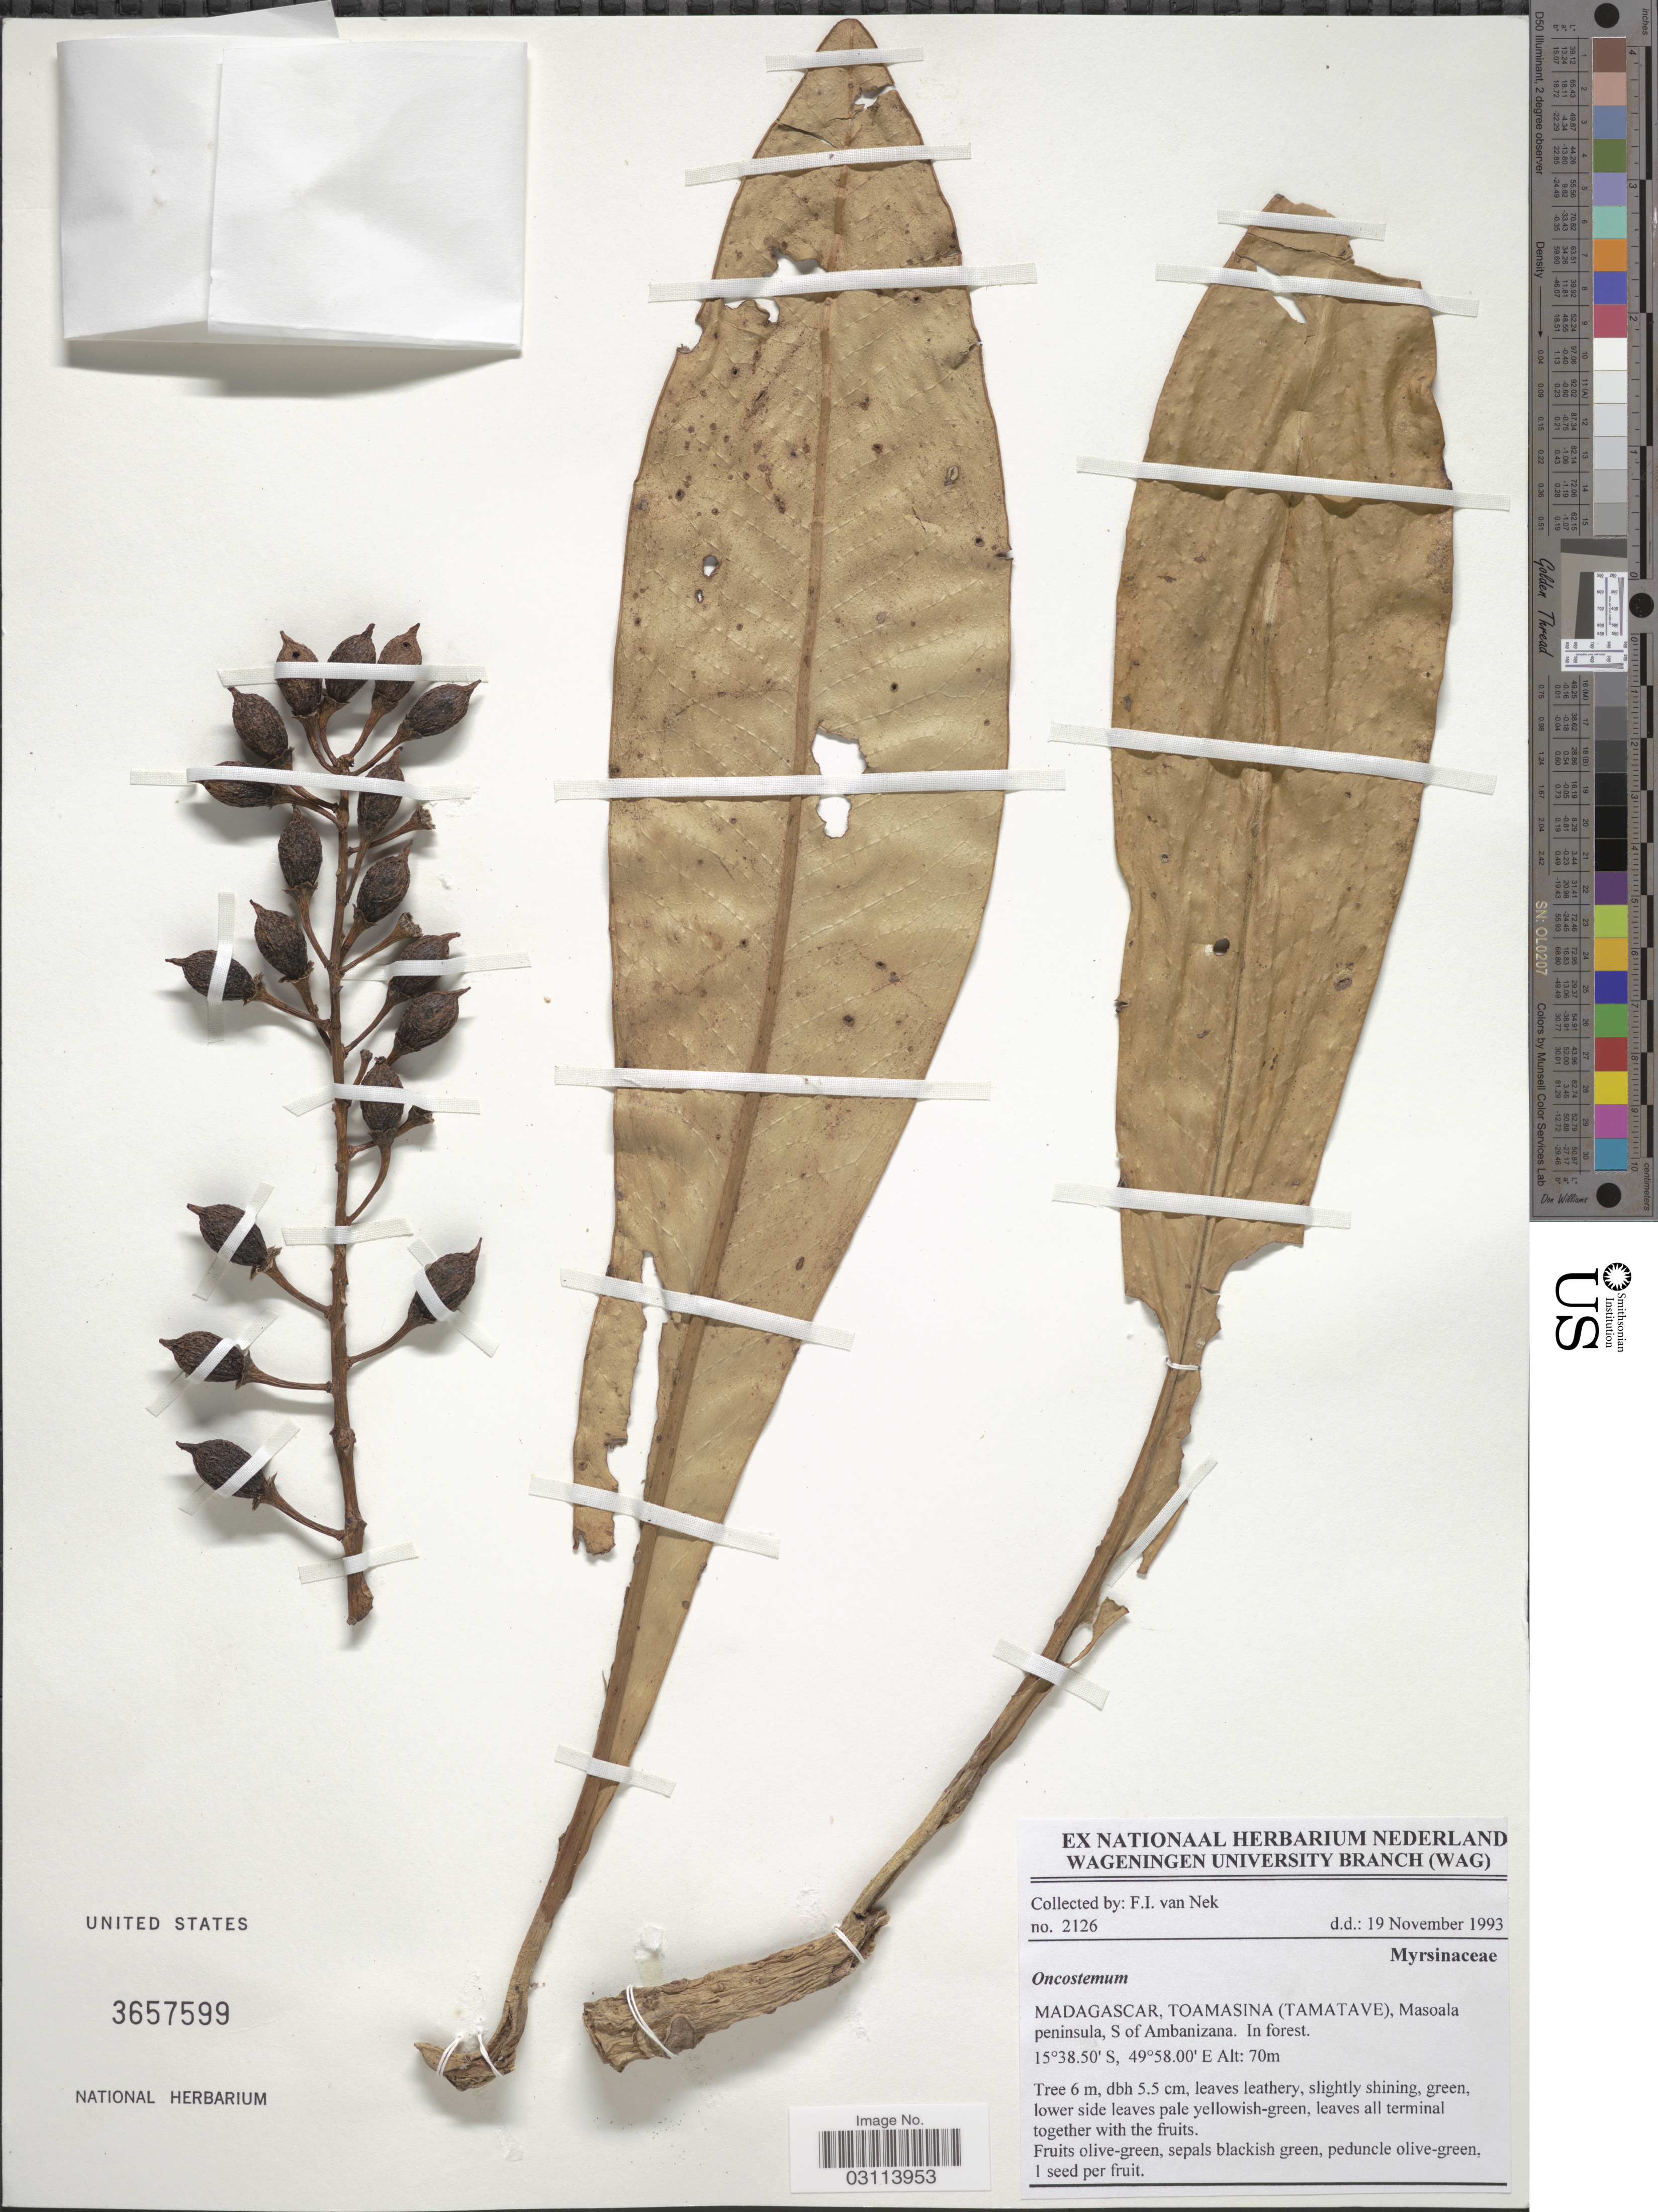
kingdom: Plantae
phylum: Tracheophyta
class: Magnoliopsida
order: Ericales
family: Primulaceae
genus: Oncostemon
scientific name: Oncostemon sp.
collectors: F. van Nek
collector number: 2126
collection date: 1993-11-19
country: Madagascar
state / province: Analanjirofo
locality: (Tamatave), Masoala peninsula, S of Ambanizana.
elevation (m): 70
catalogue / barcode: US 3657599